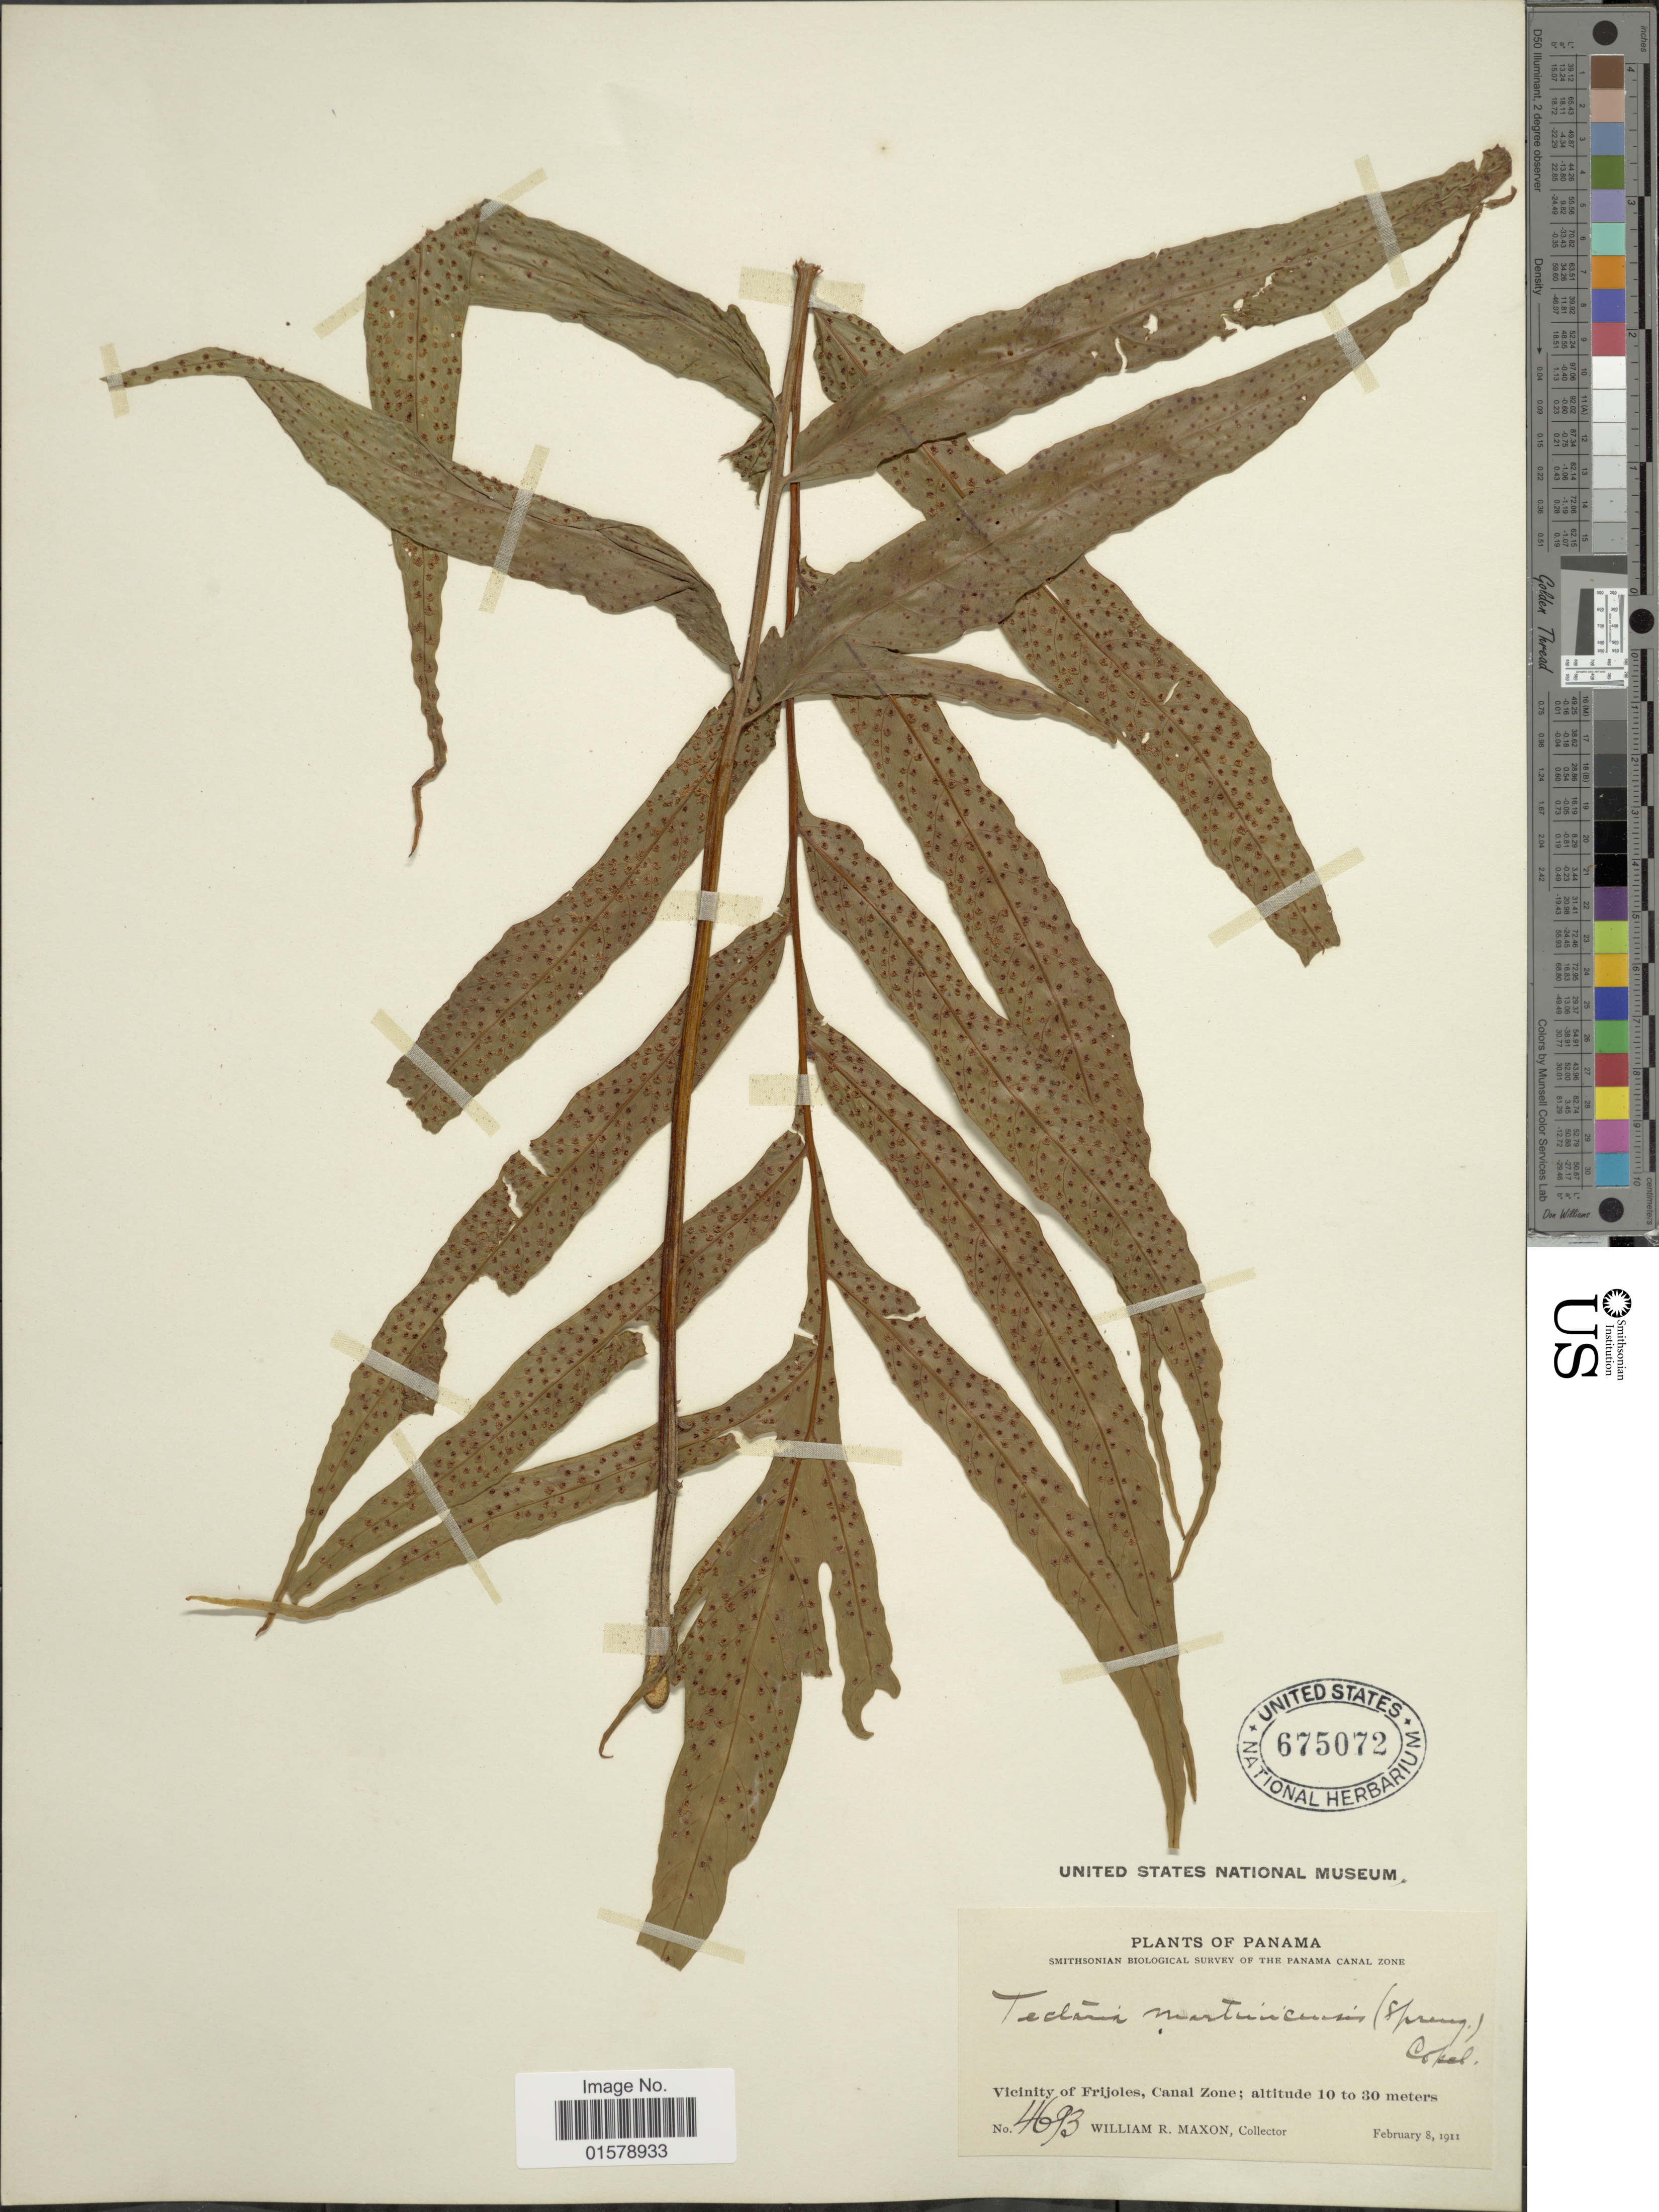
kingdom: Plantae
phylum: Tracheophyta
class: Polypodiopsida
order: Polypodiales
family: Tectariaceae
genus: Tectaria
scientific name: Tectaria vivipara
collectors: W. R. Maxon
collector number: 4693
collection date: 1911-02-08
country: Panama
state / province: Colón / Panamá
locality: Vicinity of Frijoles, Canal Zone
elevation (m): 10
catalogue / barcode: US 675072